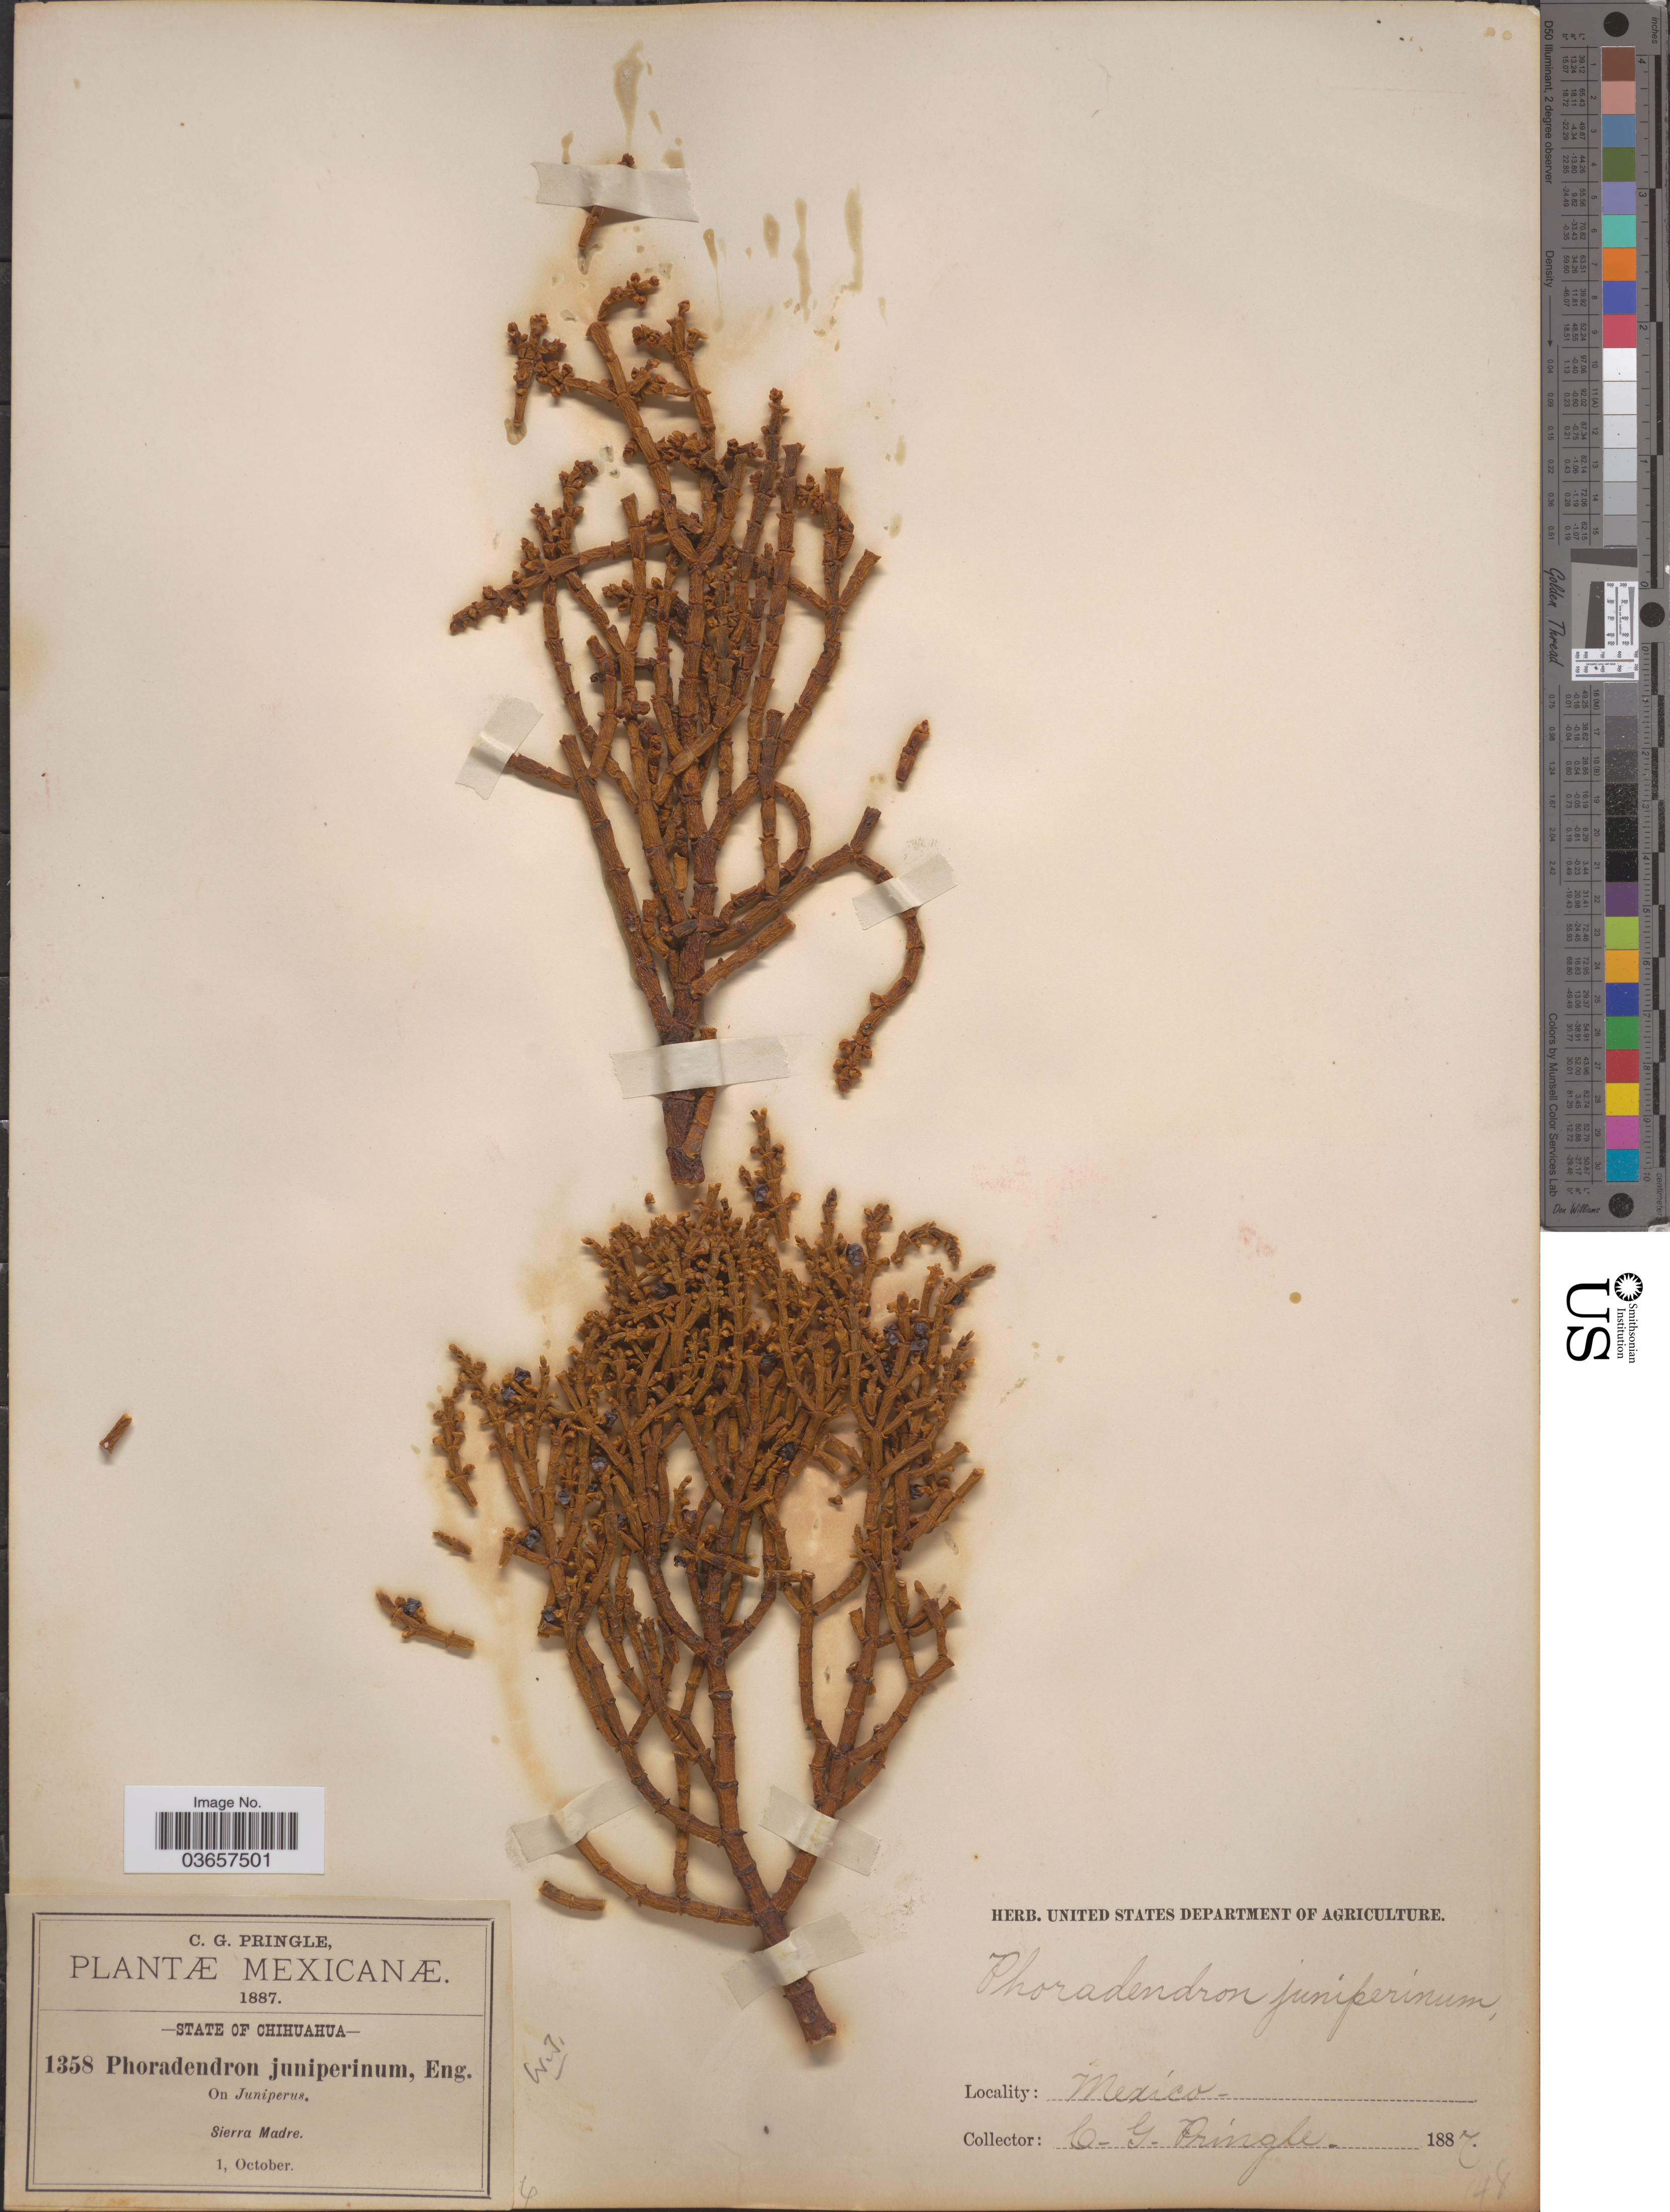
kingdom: Plantae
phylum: Tracheophyta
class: Magnoliopsida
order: Santalales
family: Viscaceae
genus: Phoradendron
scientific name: Phoradendron juniperinum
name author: Engelm. ex A. Gray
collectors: C. G. Pringle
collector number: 1358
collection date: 1887-10-01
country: Mexico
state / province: Chihuahua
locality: Sierra Madre.